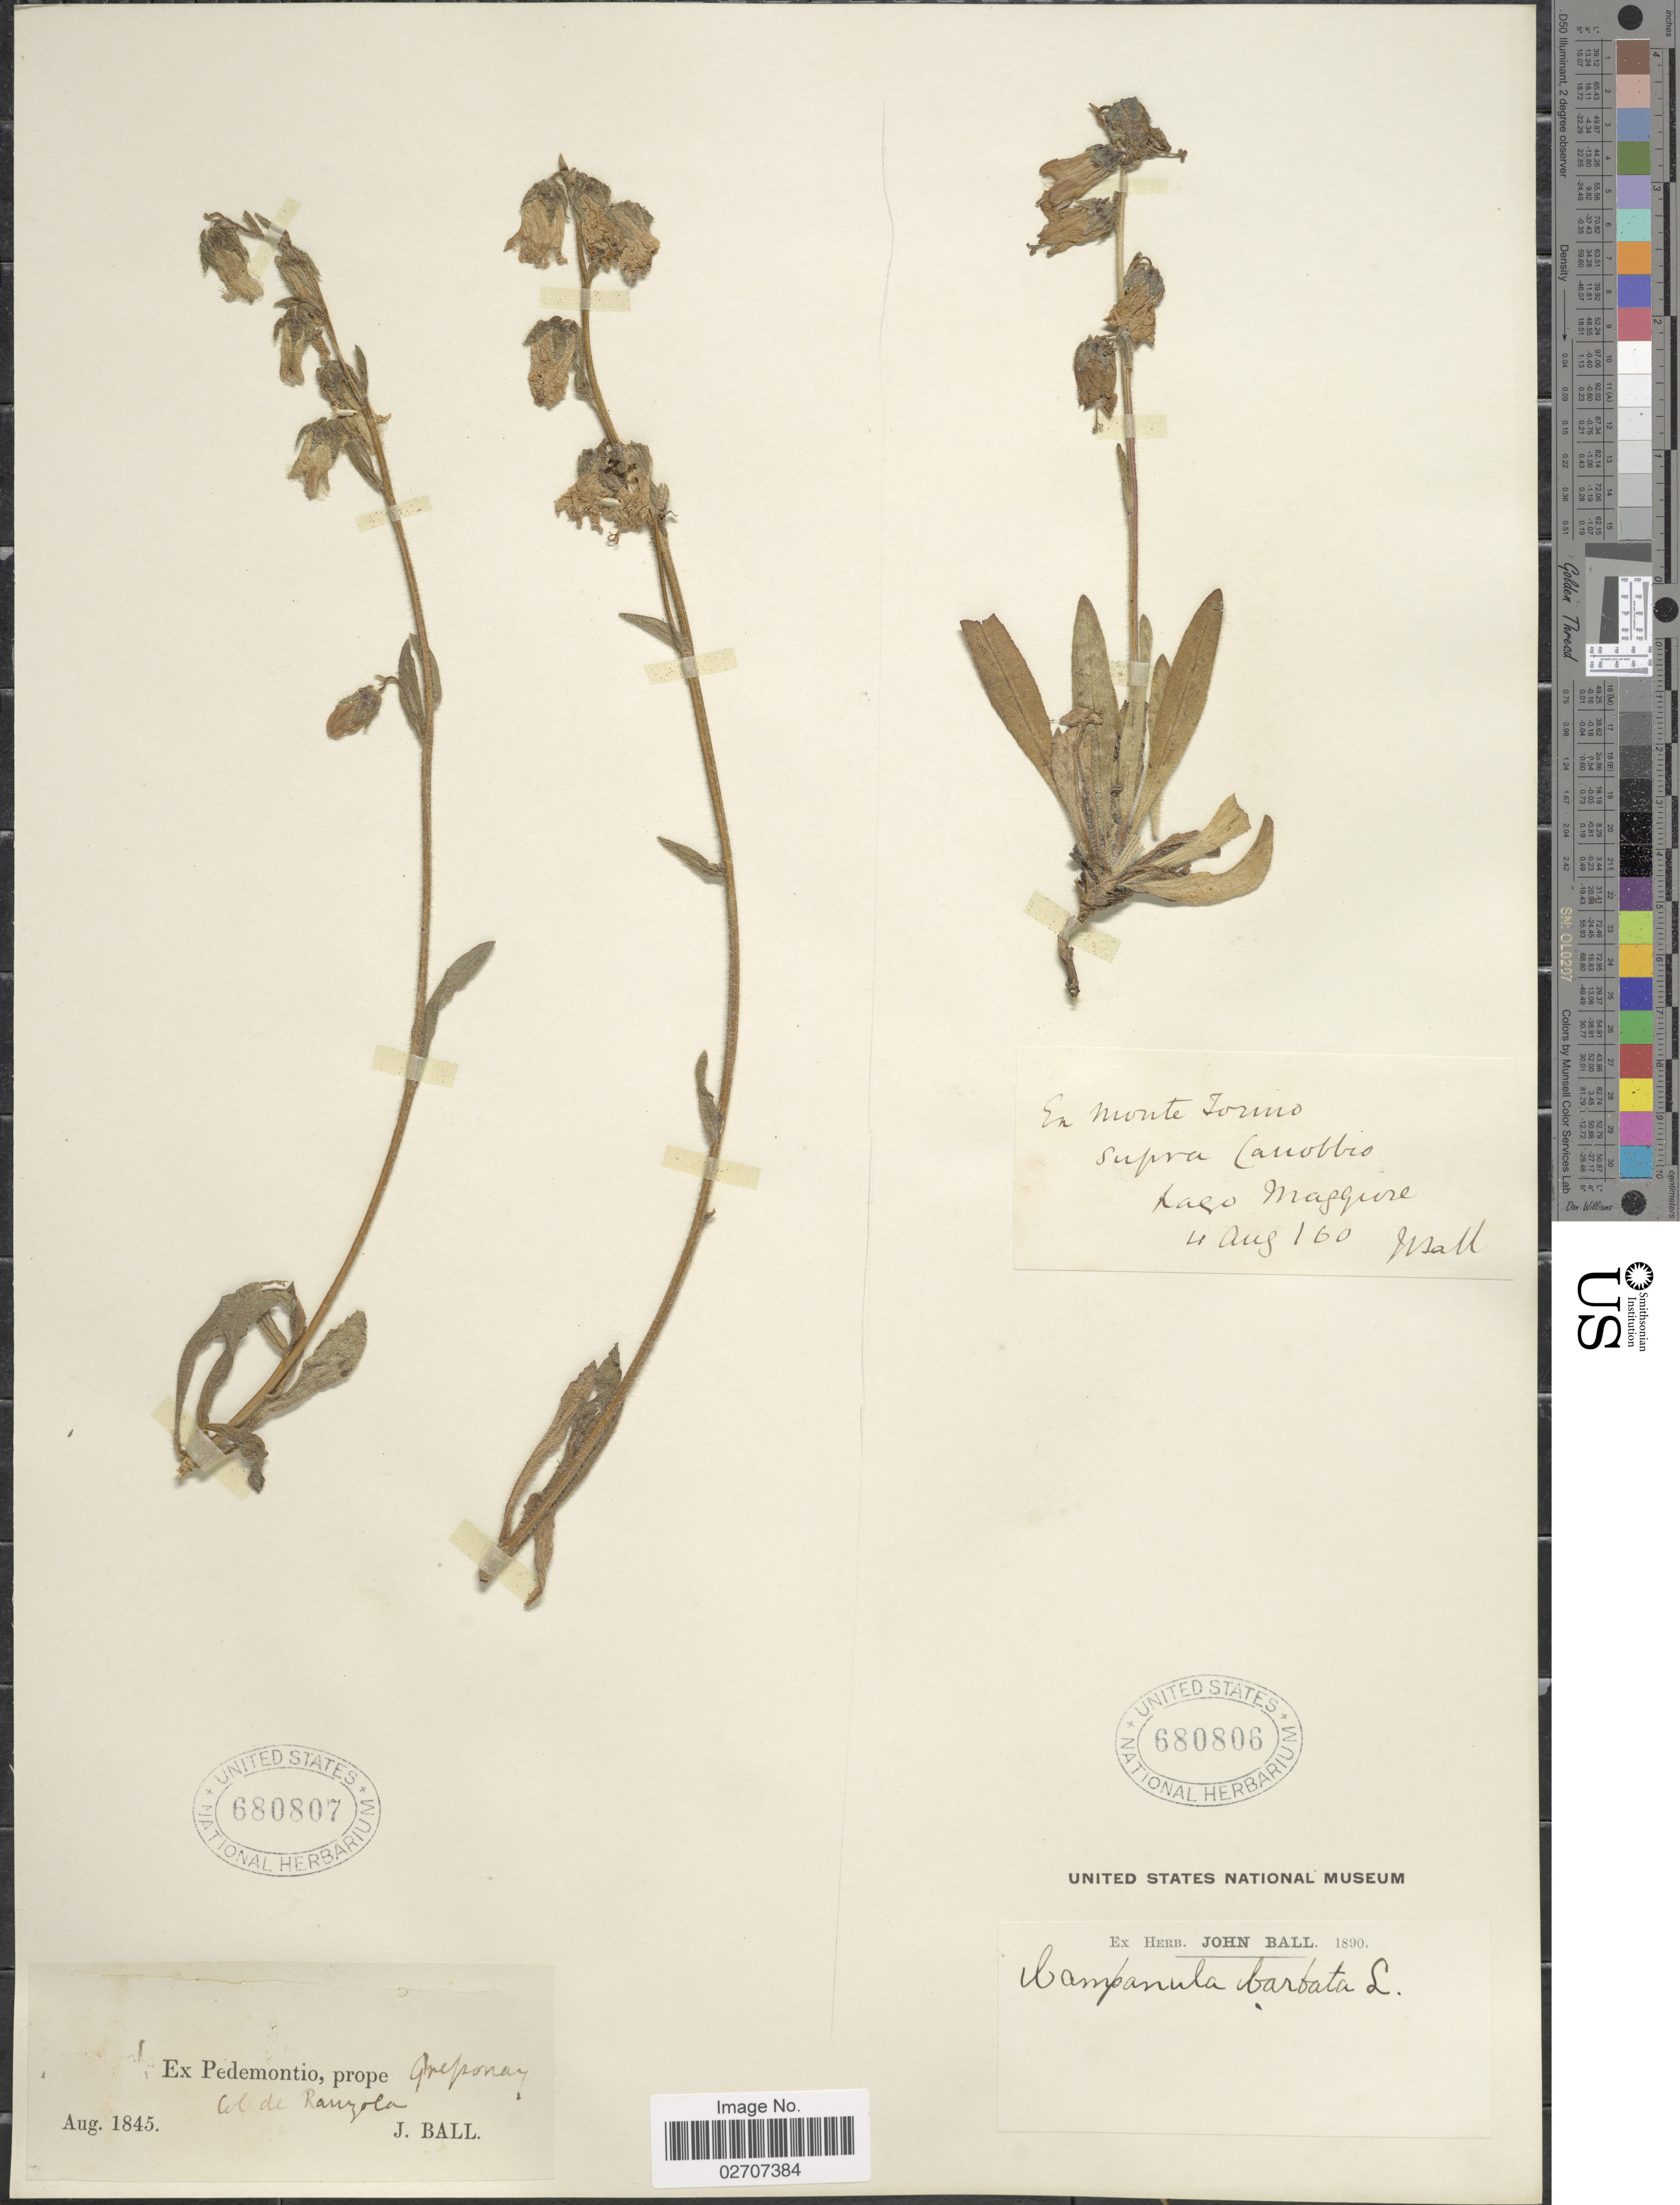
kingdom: Plantae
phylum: Tracheophyta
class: Magnoliopsida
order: Asterales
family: Campanulaceae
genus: Campanula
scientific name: Campanula barbata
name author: L.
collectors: J. Ball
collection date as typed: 160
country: Italy / Switzerland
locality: Ex Monte Tormo supra canobbio, Lago Maggiore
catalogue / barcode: US 680806-2